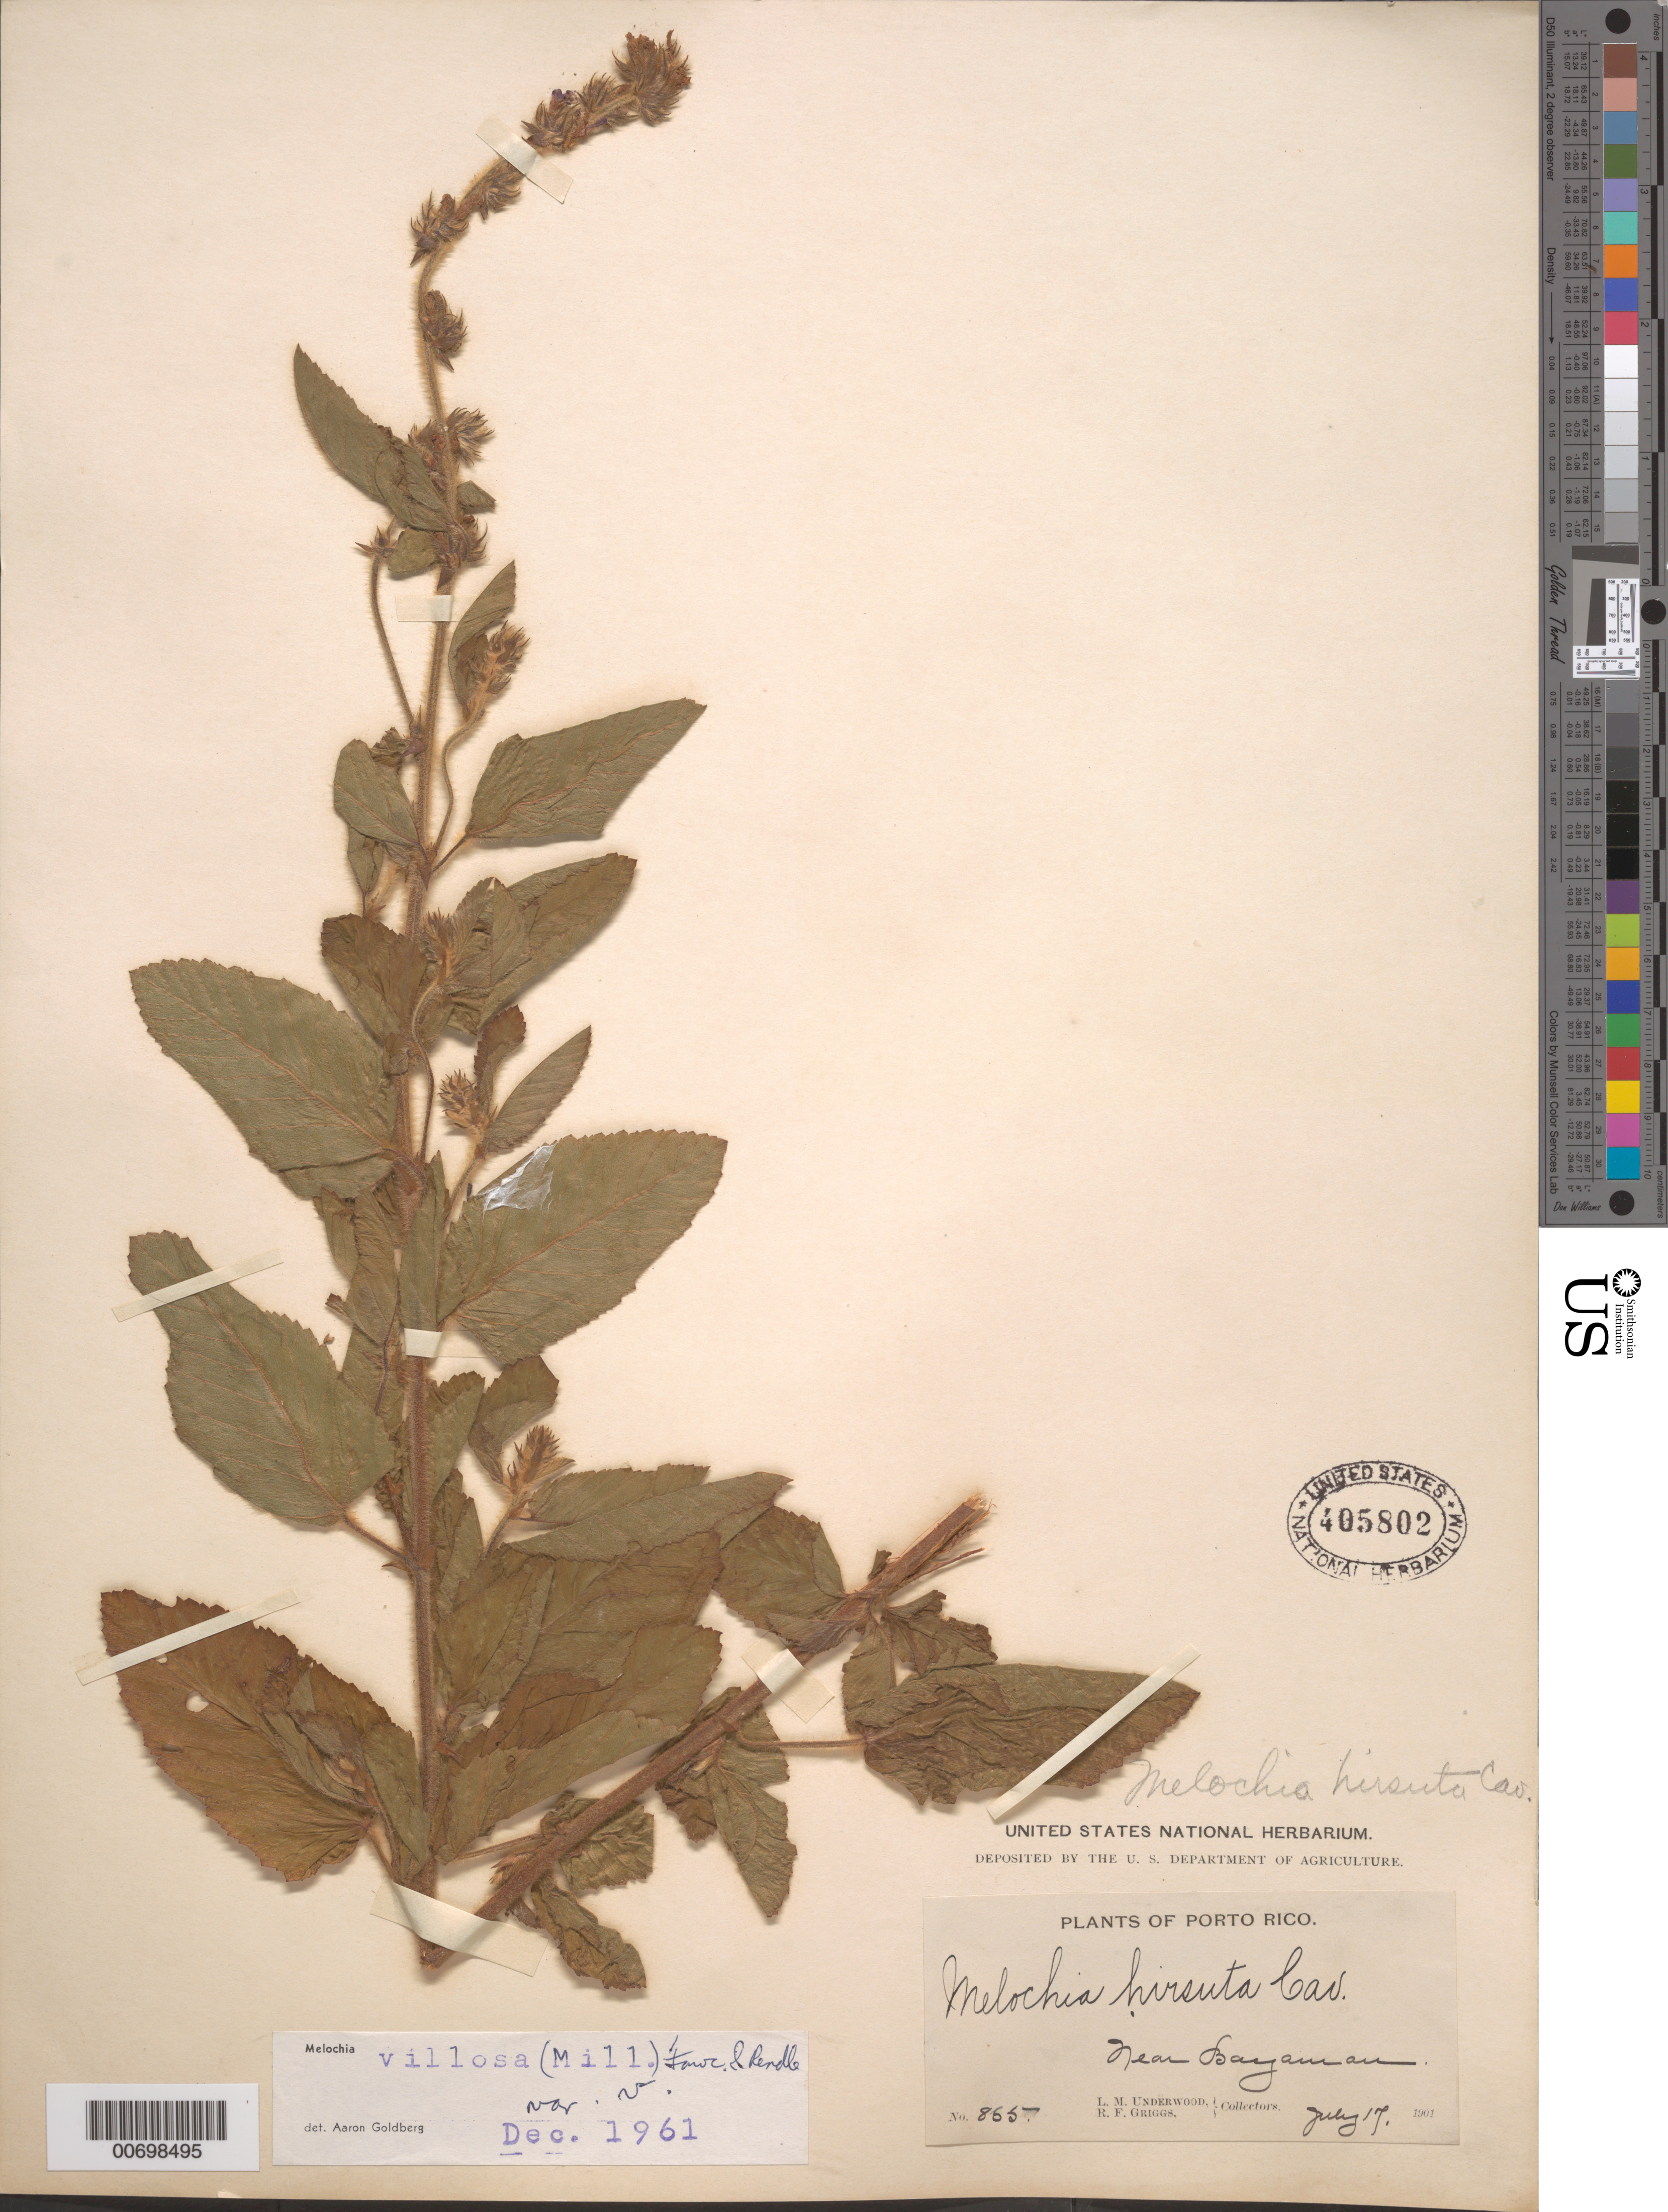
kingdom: Plantae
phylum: Tracheophyta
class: Magnoliopsida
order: Malvales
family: Malvaceae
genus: Melochia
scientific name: Melochia spicata var. spicata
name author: (L.) Fryxell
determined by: Dorr, L. J., (BOT), Smithsonian Institution - National Museum of Natural History (UNITED STATES)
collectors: L. M. Underwood & R. F. Griggs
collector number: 865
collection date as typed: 17 Jul 1901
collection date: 1901-07-17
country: Puerto Rico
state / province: Bayamón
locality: Bayamon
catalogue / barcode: US 405802